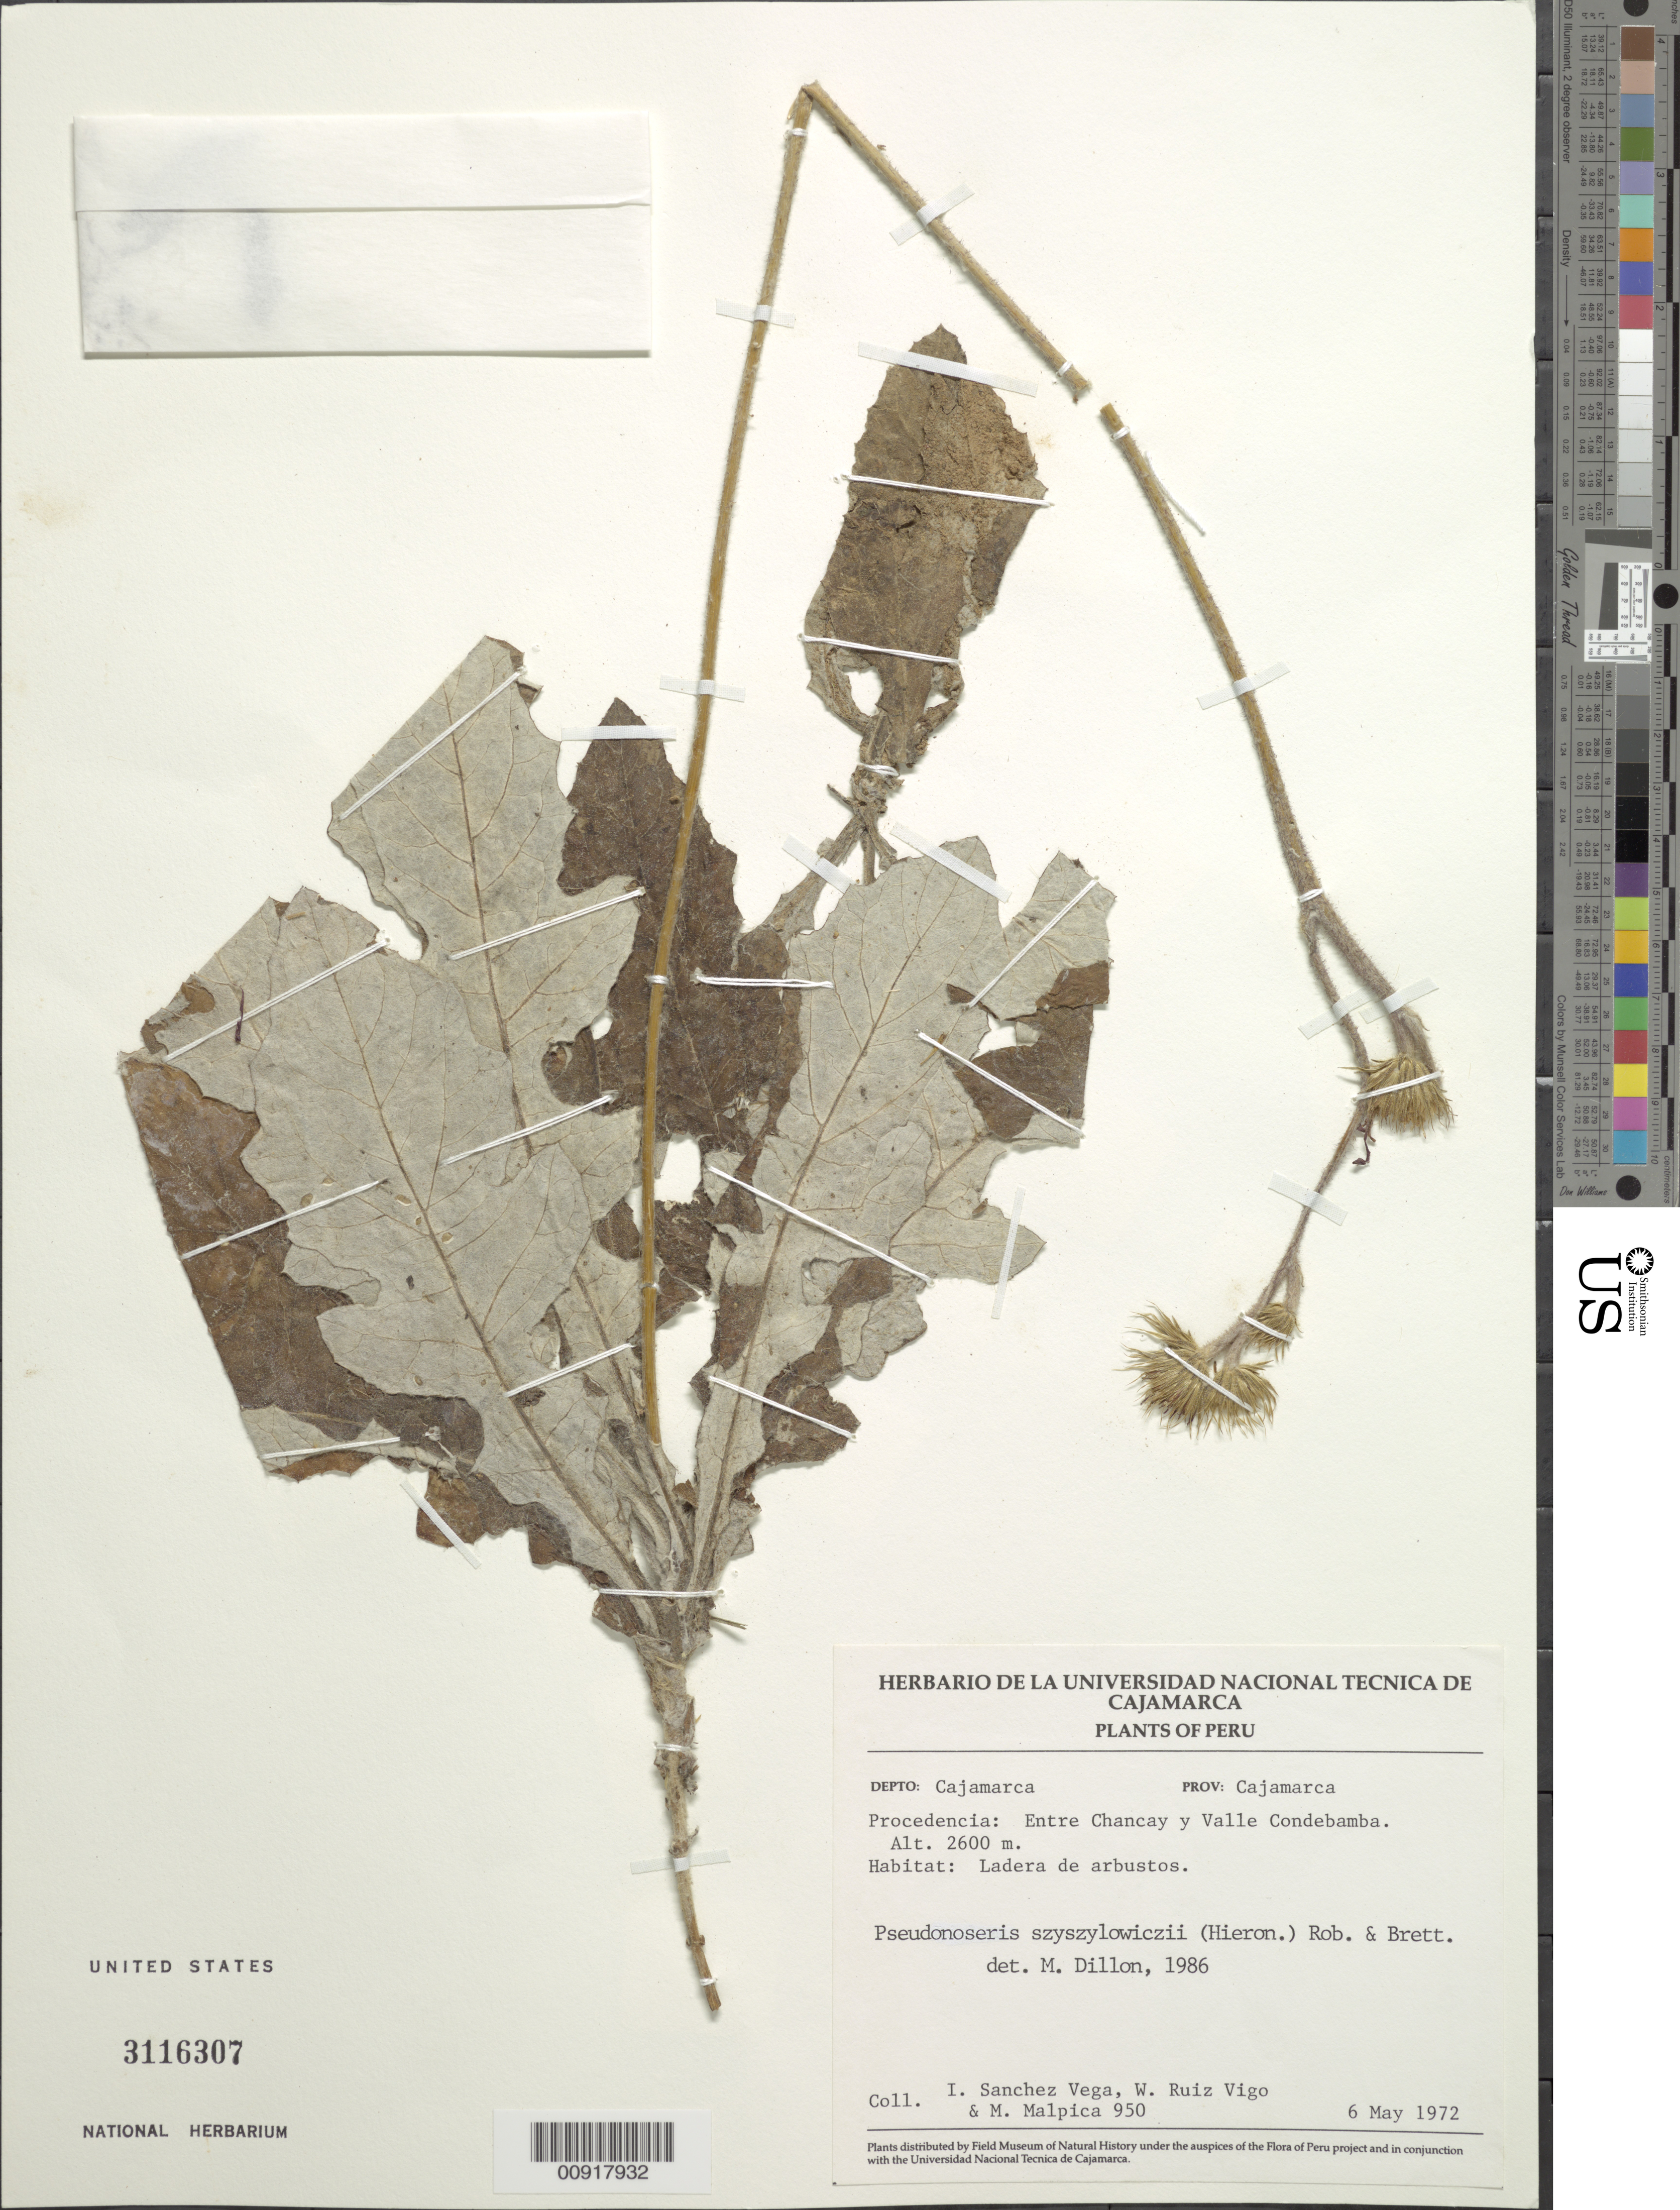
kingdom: Plantae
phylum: Tracheophyta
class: Magnoliopsida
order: Asterales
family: Asteraceae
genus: Pseudonoseris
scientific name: Pseudonoseris szyszylowiczii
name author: (Hieron.) H. Rob. & Brettell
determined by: Dillon, M. O.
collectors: I. M. Sánchez Vega, W. Ruiz Vigo & M. Malpica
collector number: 950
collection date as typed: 6 May 1972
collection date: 1972-05-06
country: Peru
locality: Prov. Cajamarca, Dpto. Cajamarca, entre Chancay y Valle condebamba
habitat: Ladera de arbustos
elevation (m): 2600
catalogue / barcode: US 3116307